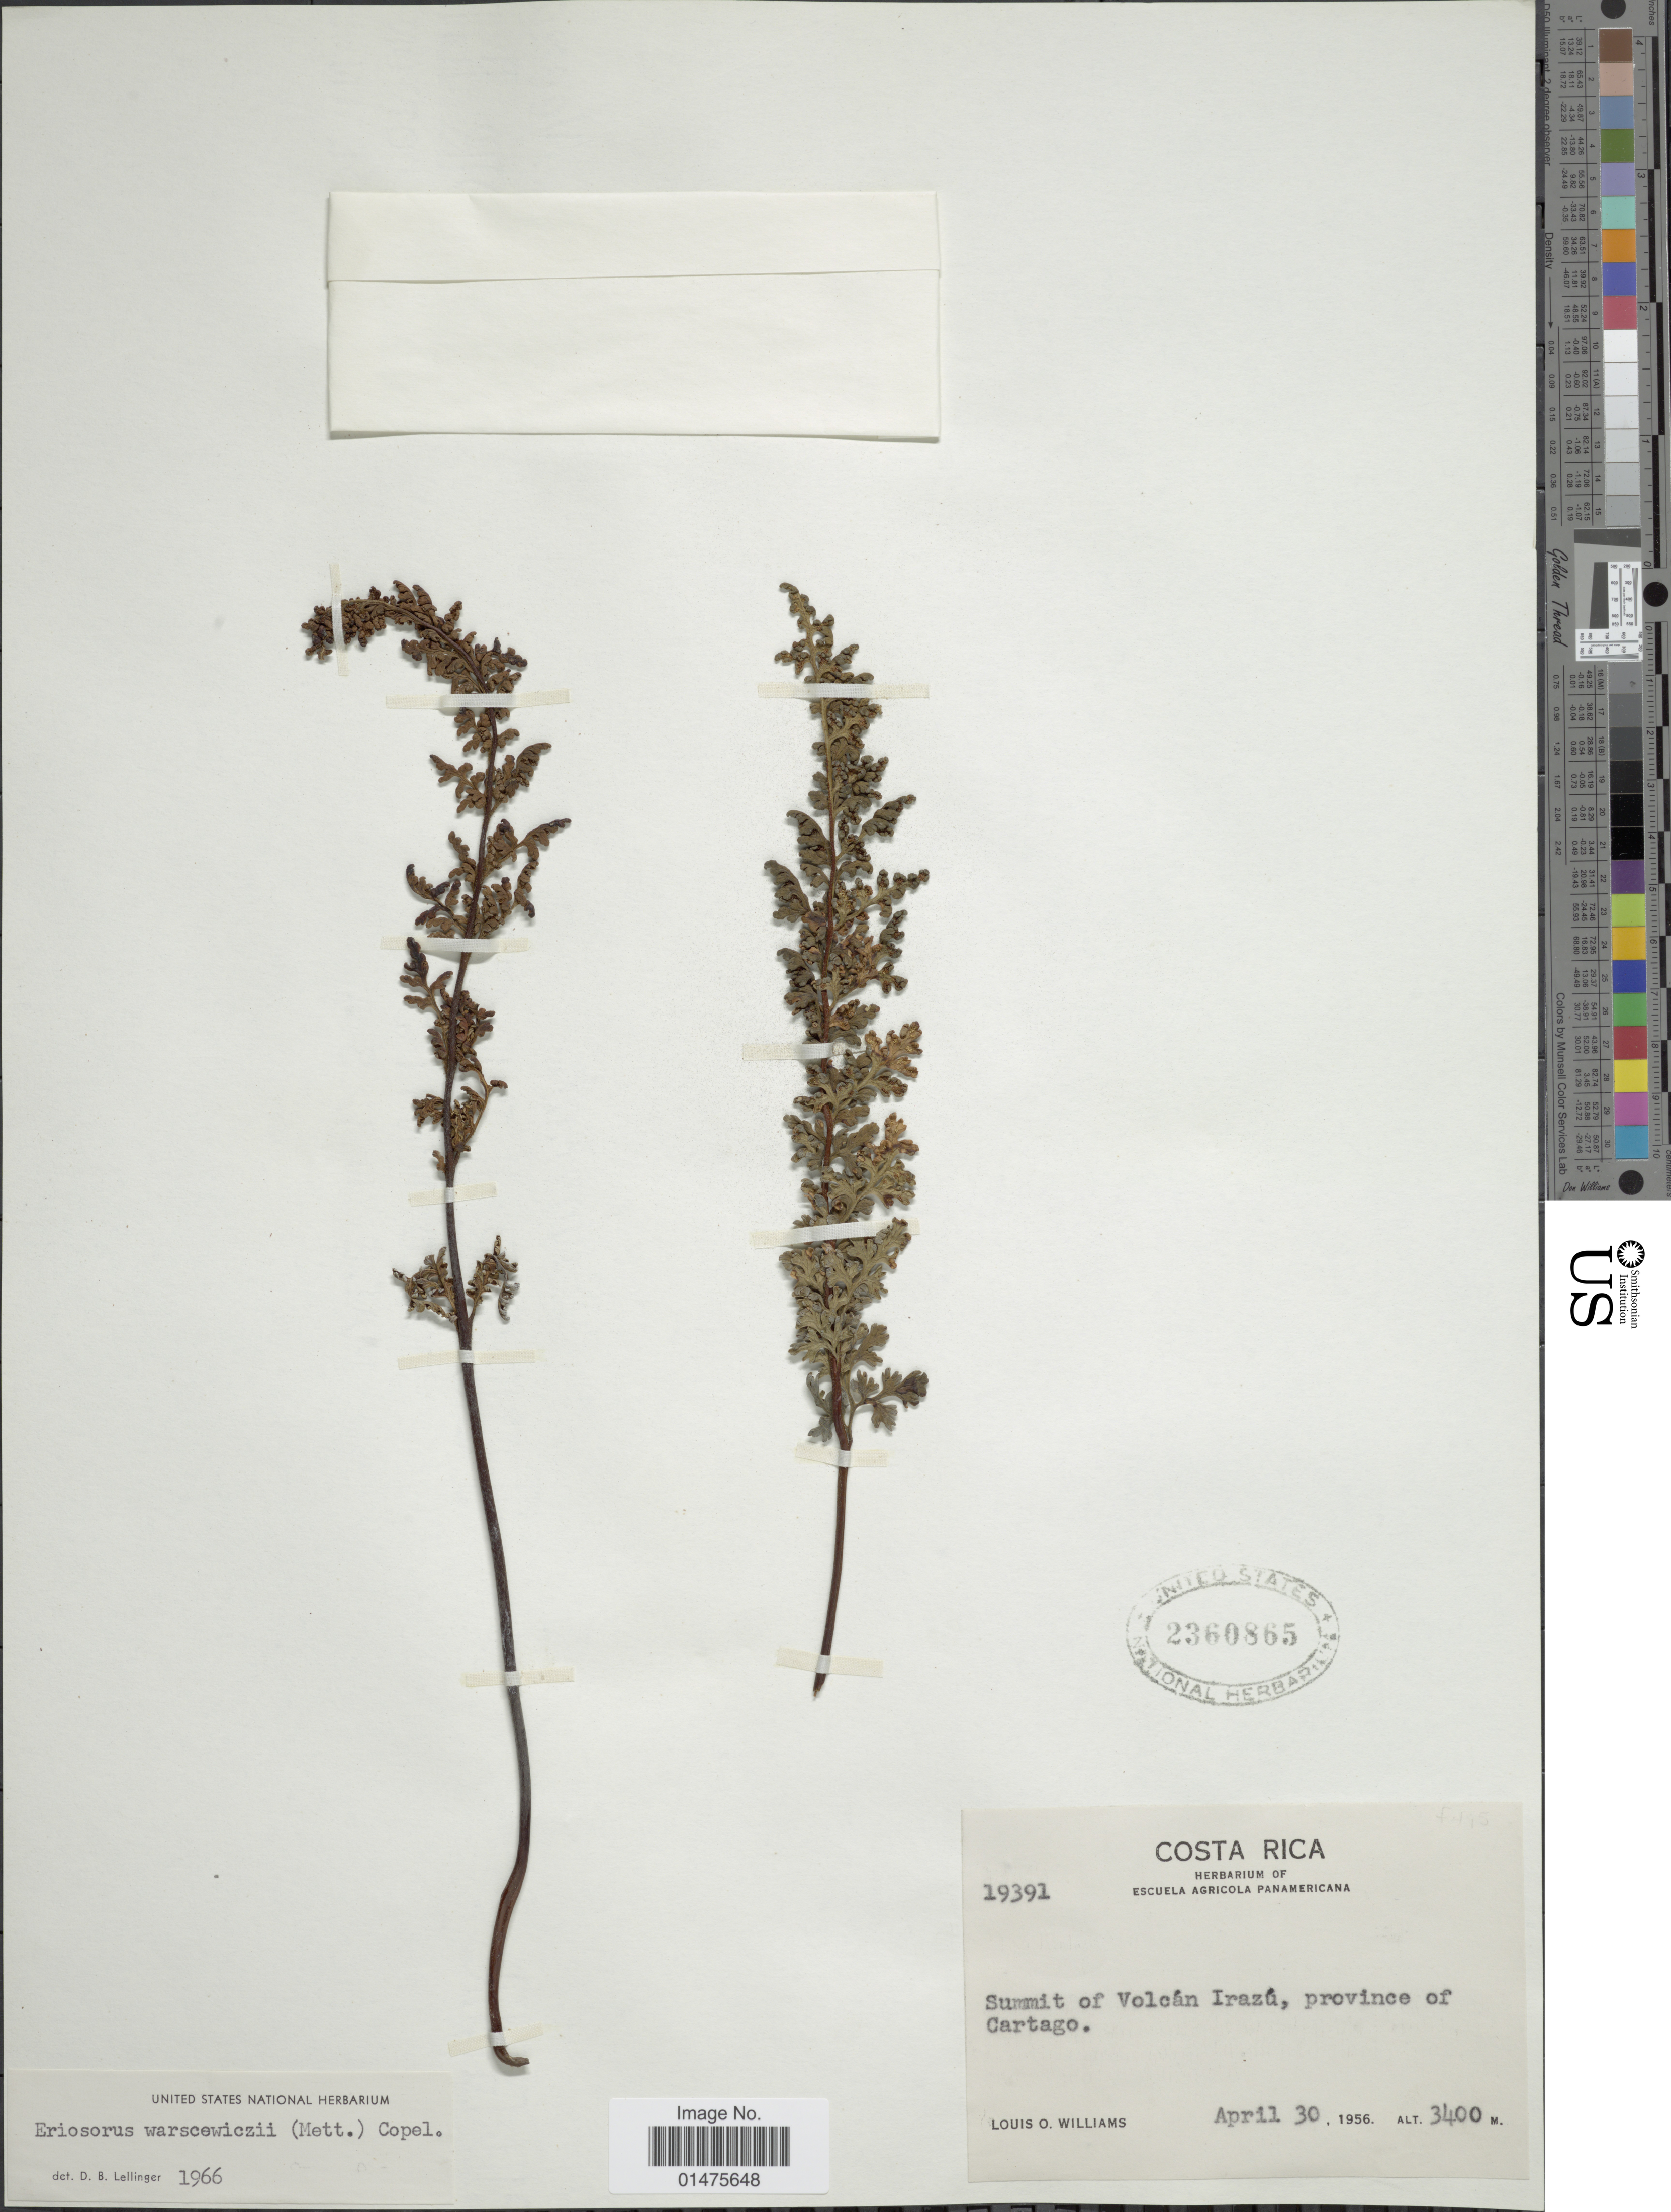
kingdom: Plantae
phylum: Tracheophyta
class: Polypodiopsida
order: Polypodiales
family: Pteridaceae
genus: Jamesonia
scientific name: Jamesonia warscewiczii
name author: (Mett.) Christenh.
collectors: L. O. Williams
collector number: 19391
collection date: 1956-04-30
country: Costa Rica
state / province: Cartago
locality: Summit of Volcán Irazú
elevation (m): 3400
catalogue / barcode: US 2360865